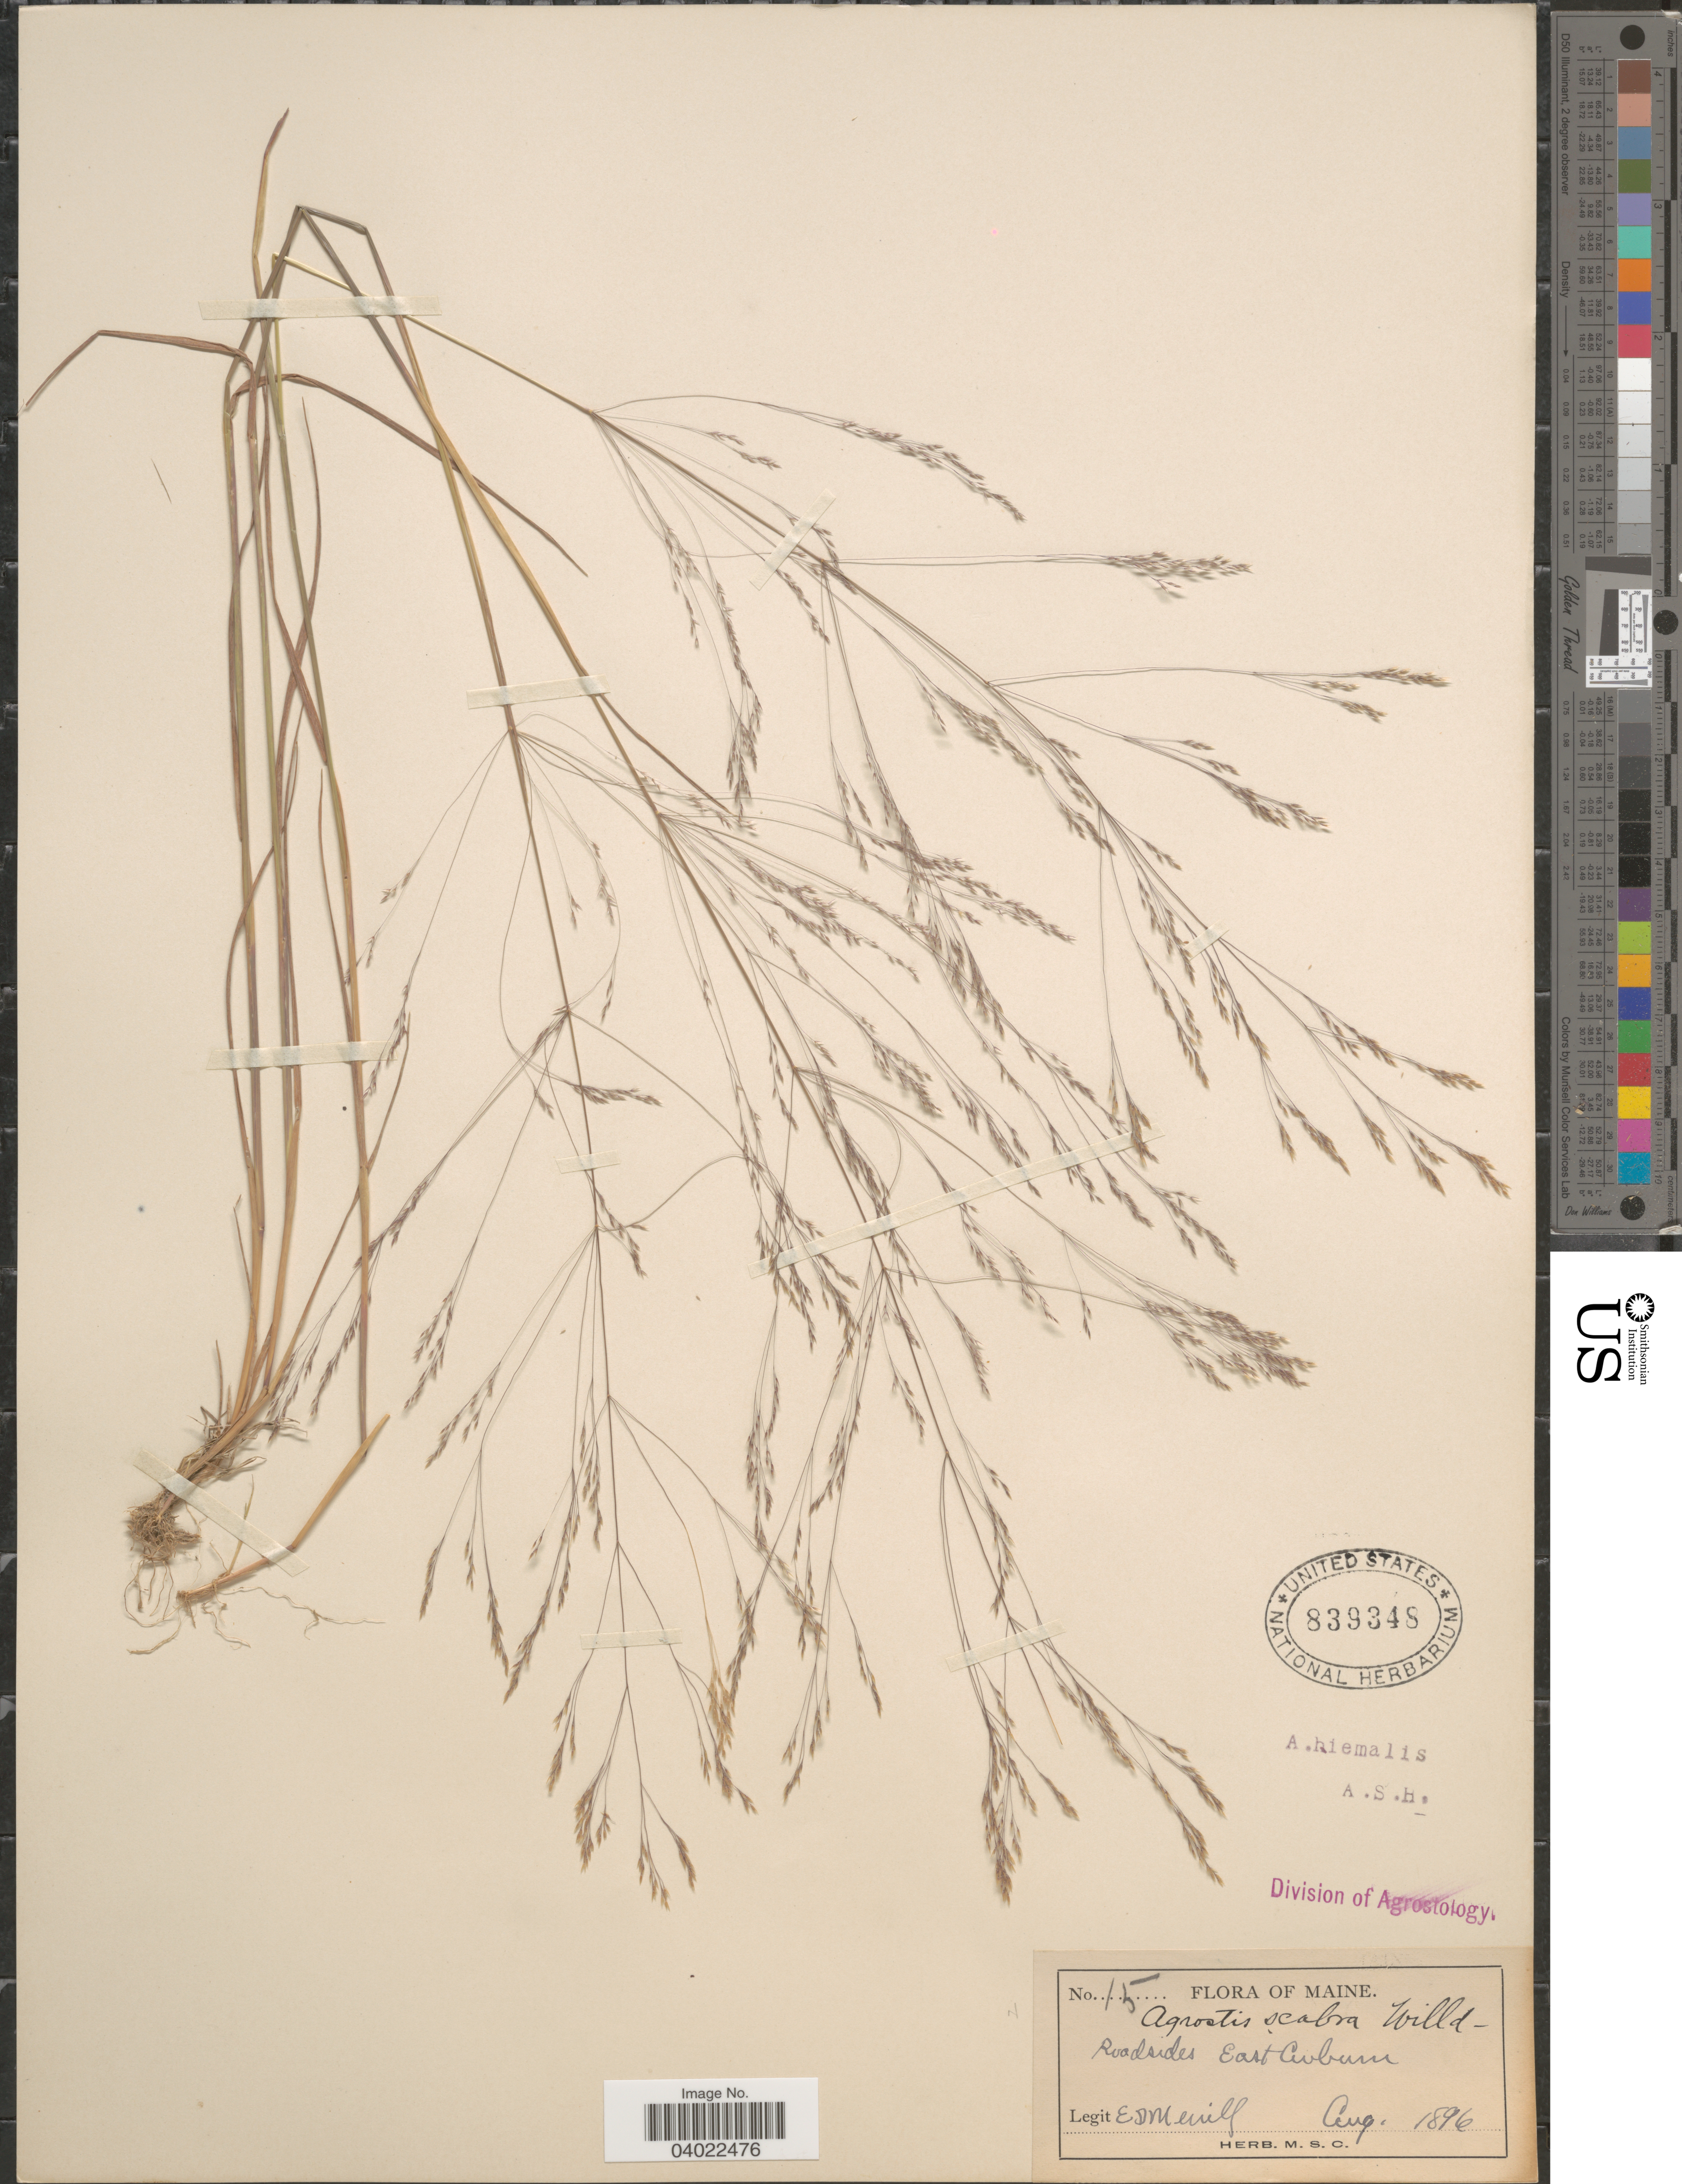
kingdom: Plantae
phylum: Tracheophyta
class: Liliopsida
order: Poales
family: Poaceae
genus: Agrostis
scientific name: Agrostis scabra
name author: Willd.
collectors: E. D. Merrill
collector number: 15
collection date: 1896-08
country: United States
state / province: Maine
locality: Roadsides. East Auburn.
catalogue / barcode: US 839348